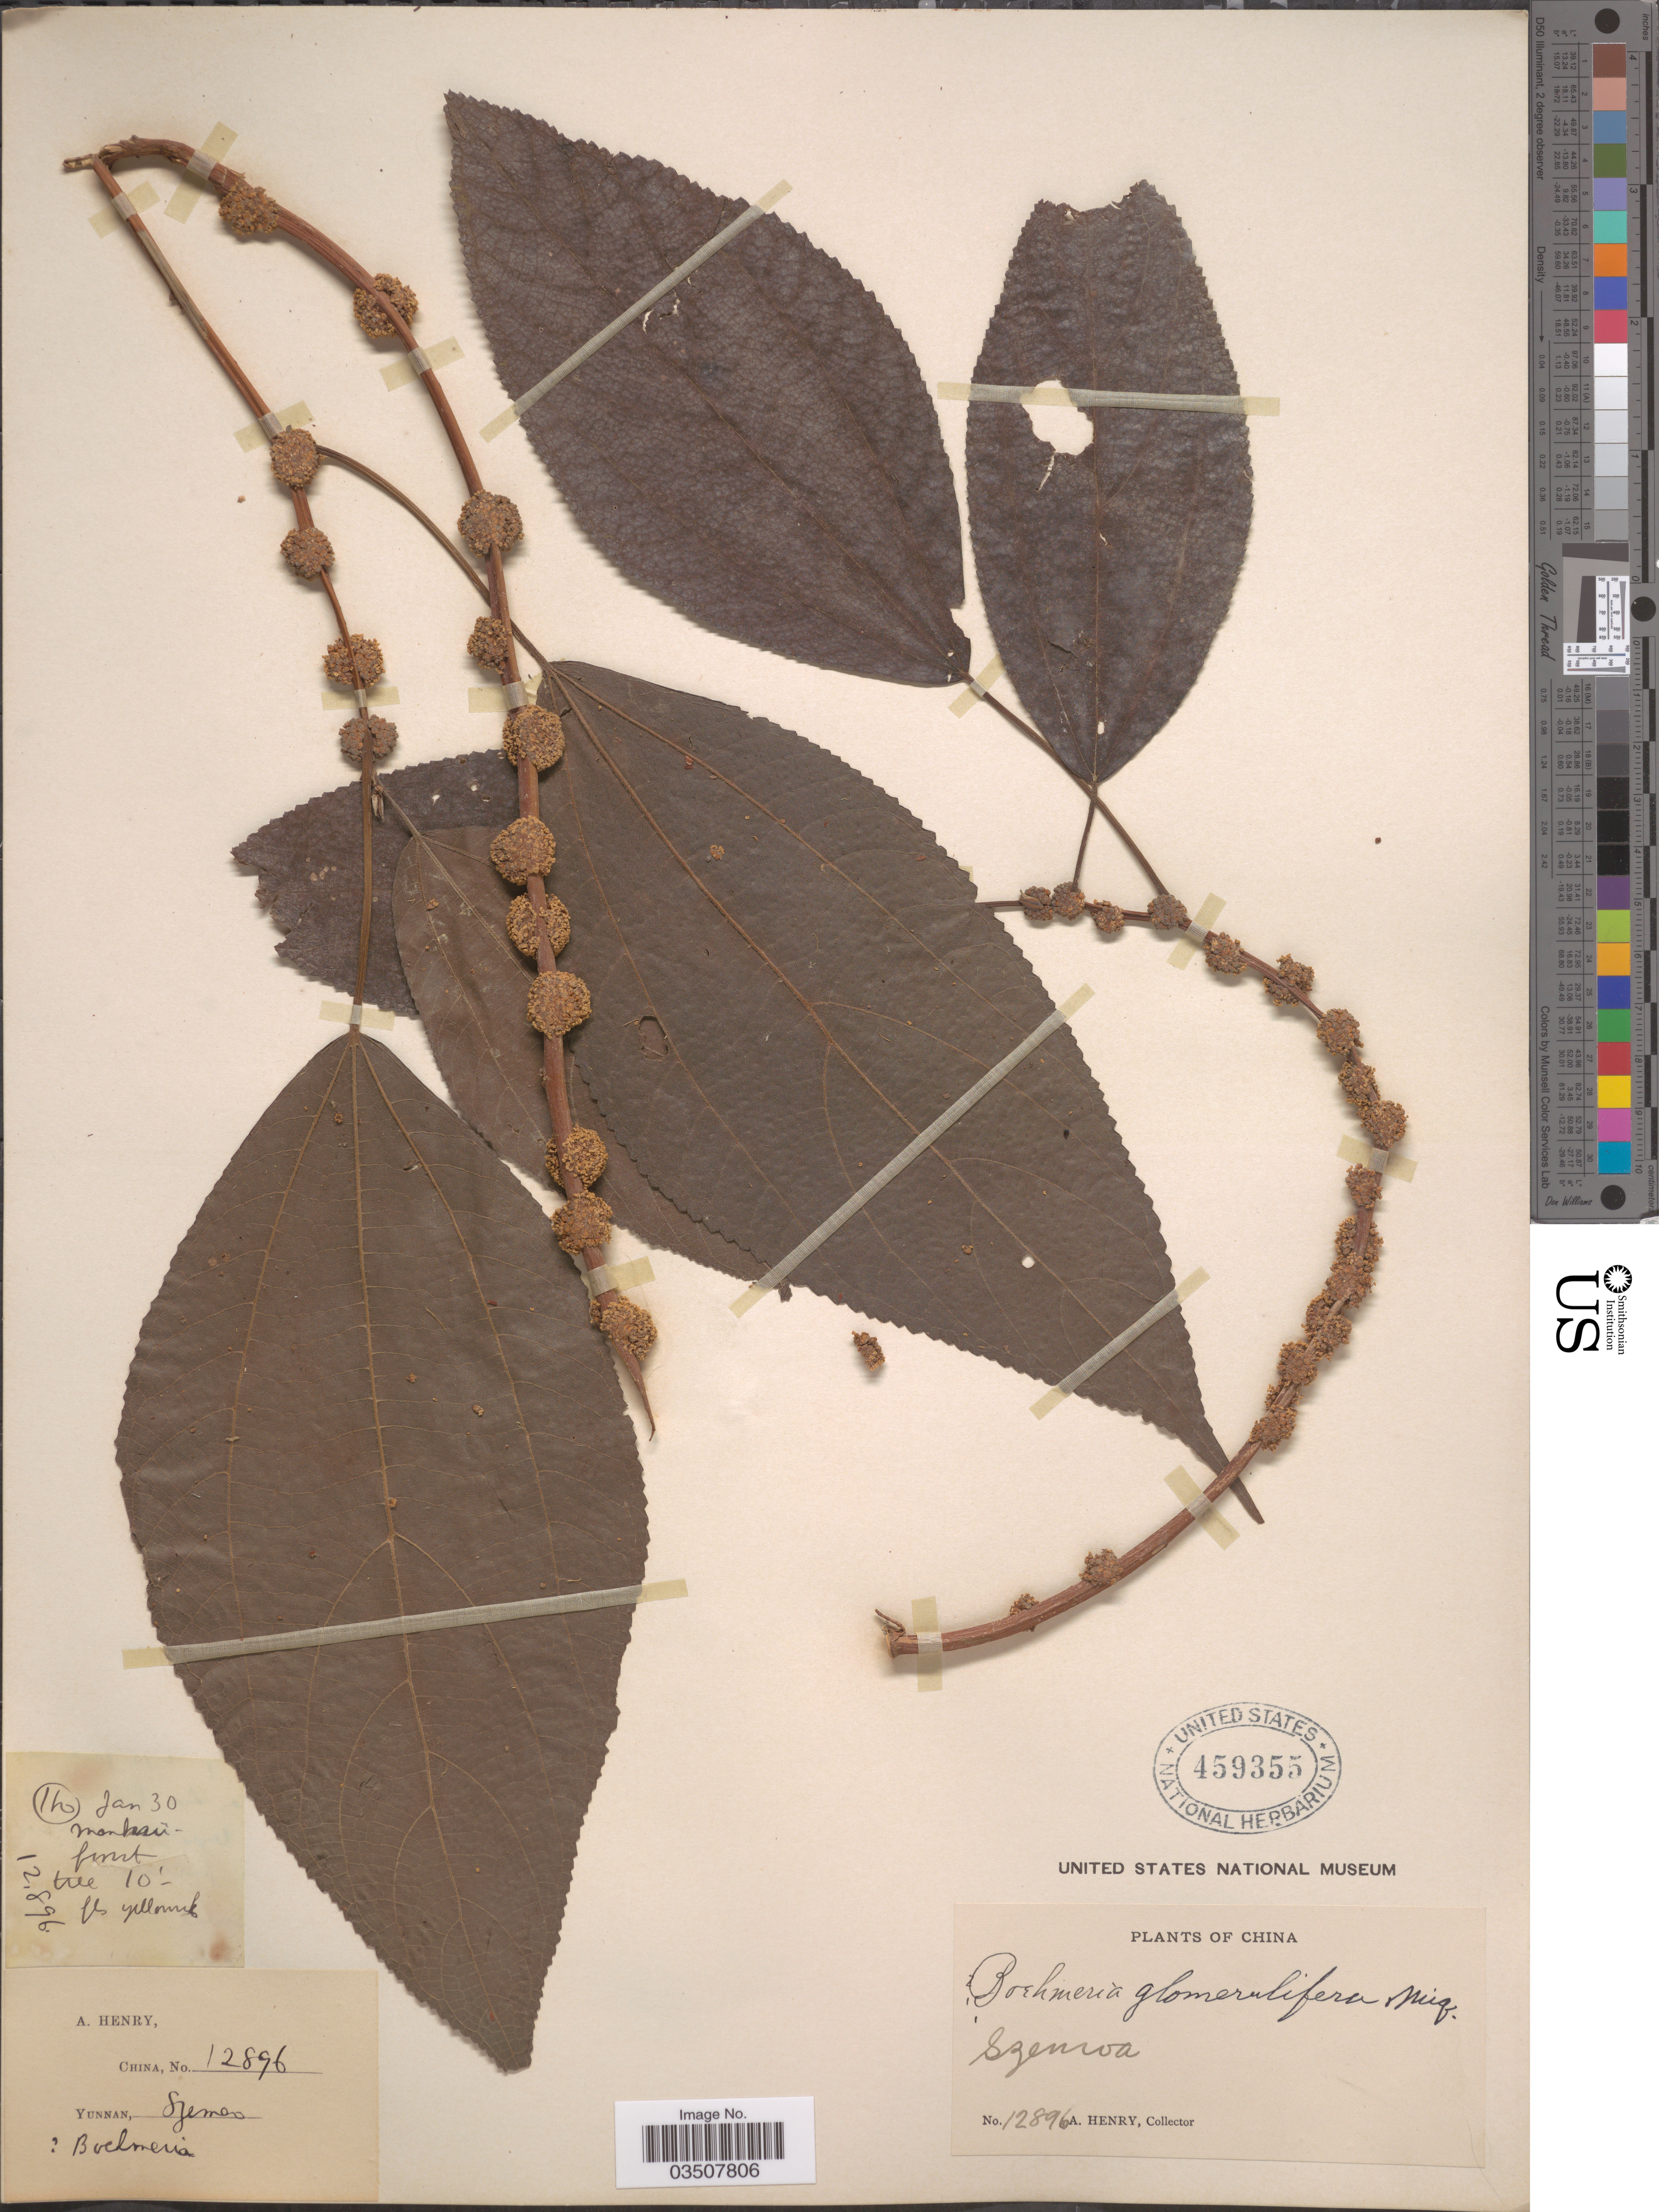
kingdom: Plantae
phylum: Tracheophyta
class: Magnoliopsida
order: Rosales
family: Urticaceae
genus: Boehmeria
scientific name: Boehmeria glomerulifera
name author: Miq.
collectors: A. Henry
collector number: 12896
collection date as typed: Transcribed d/m/y: /1/30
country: China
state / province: Yunnan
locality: Szemoa. Mankau. Ho,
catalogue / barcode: US 459355